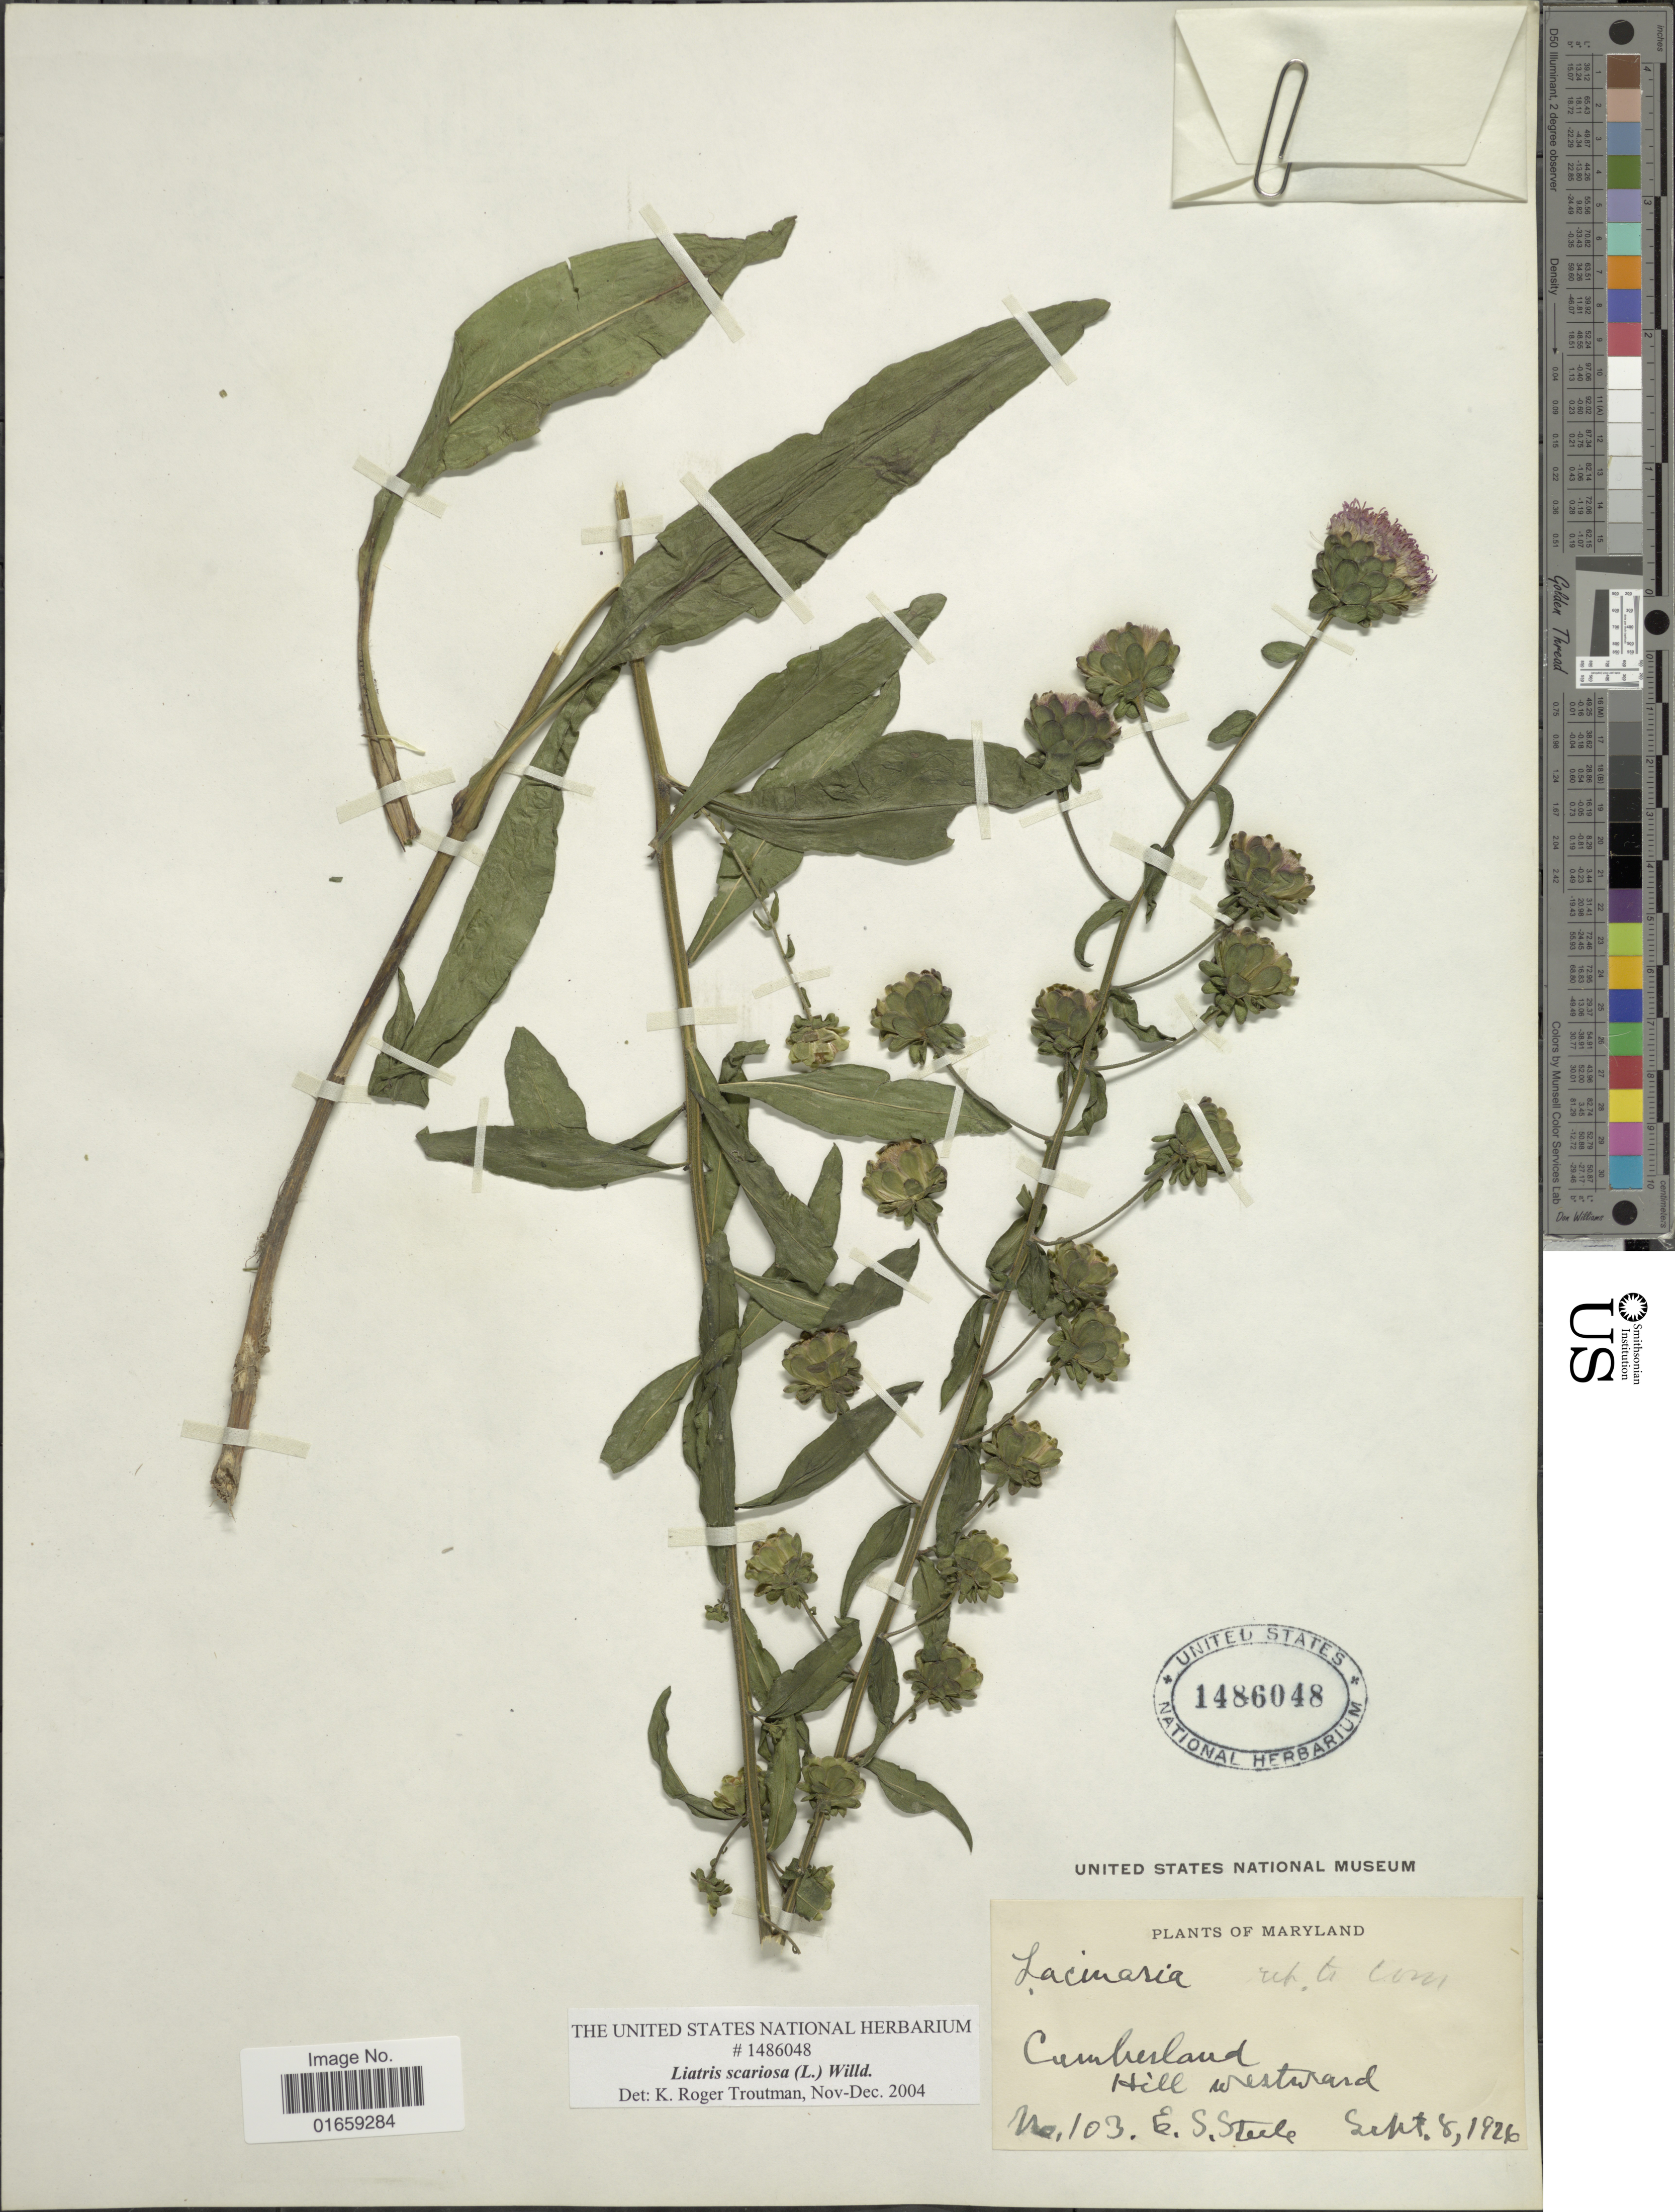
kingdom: Plantae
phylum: Tracheophyta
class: Magnoliopsida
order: Asterales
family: Asteraceae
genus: Liatris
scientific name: Liatris scariosa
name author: (L.) Willd.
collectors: E. Steele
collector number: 103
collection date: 1926-09-08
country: United States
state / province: Maryland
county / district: Allegany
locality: Cumberland, Hill Westward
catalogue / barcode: US 1486048